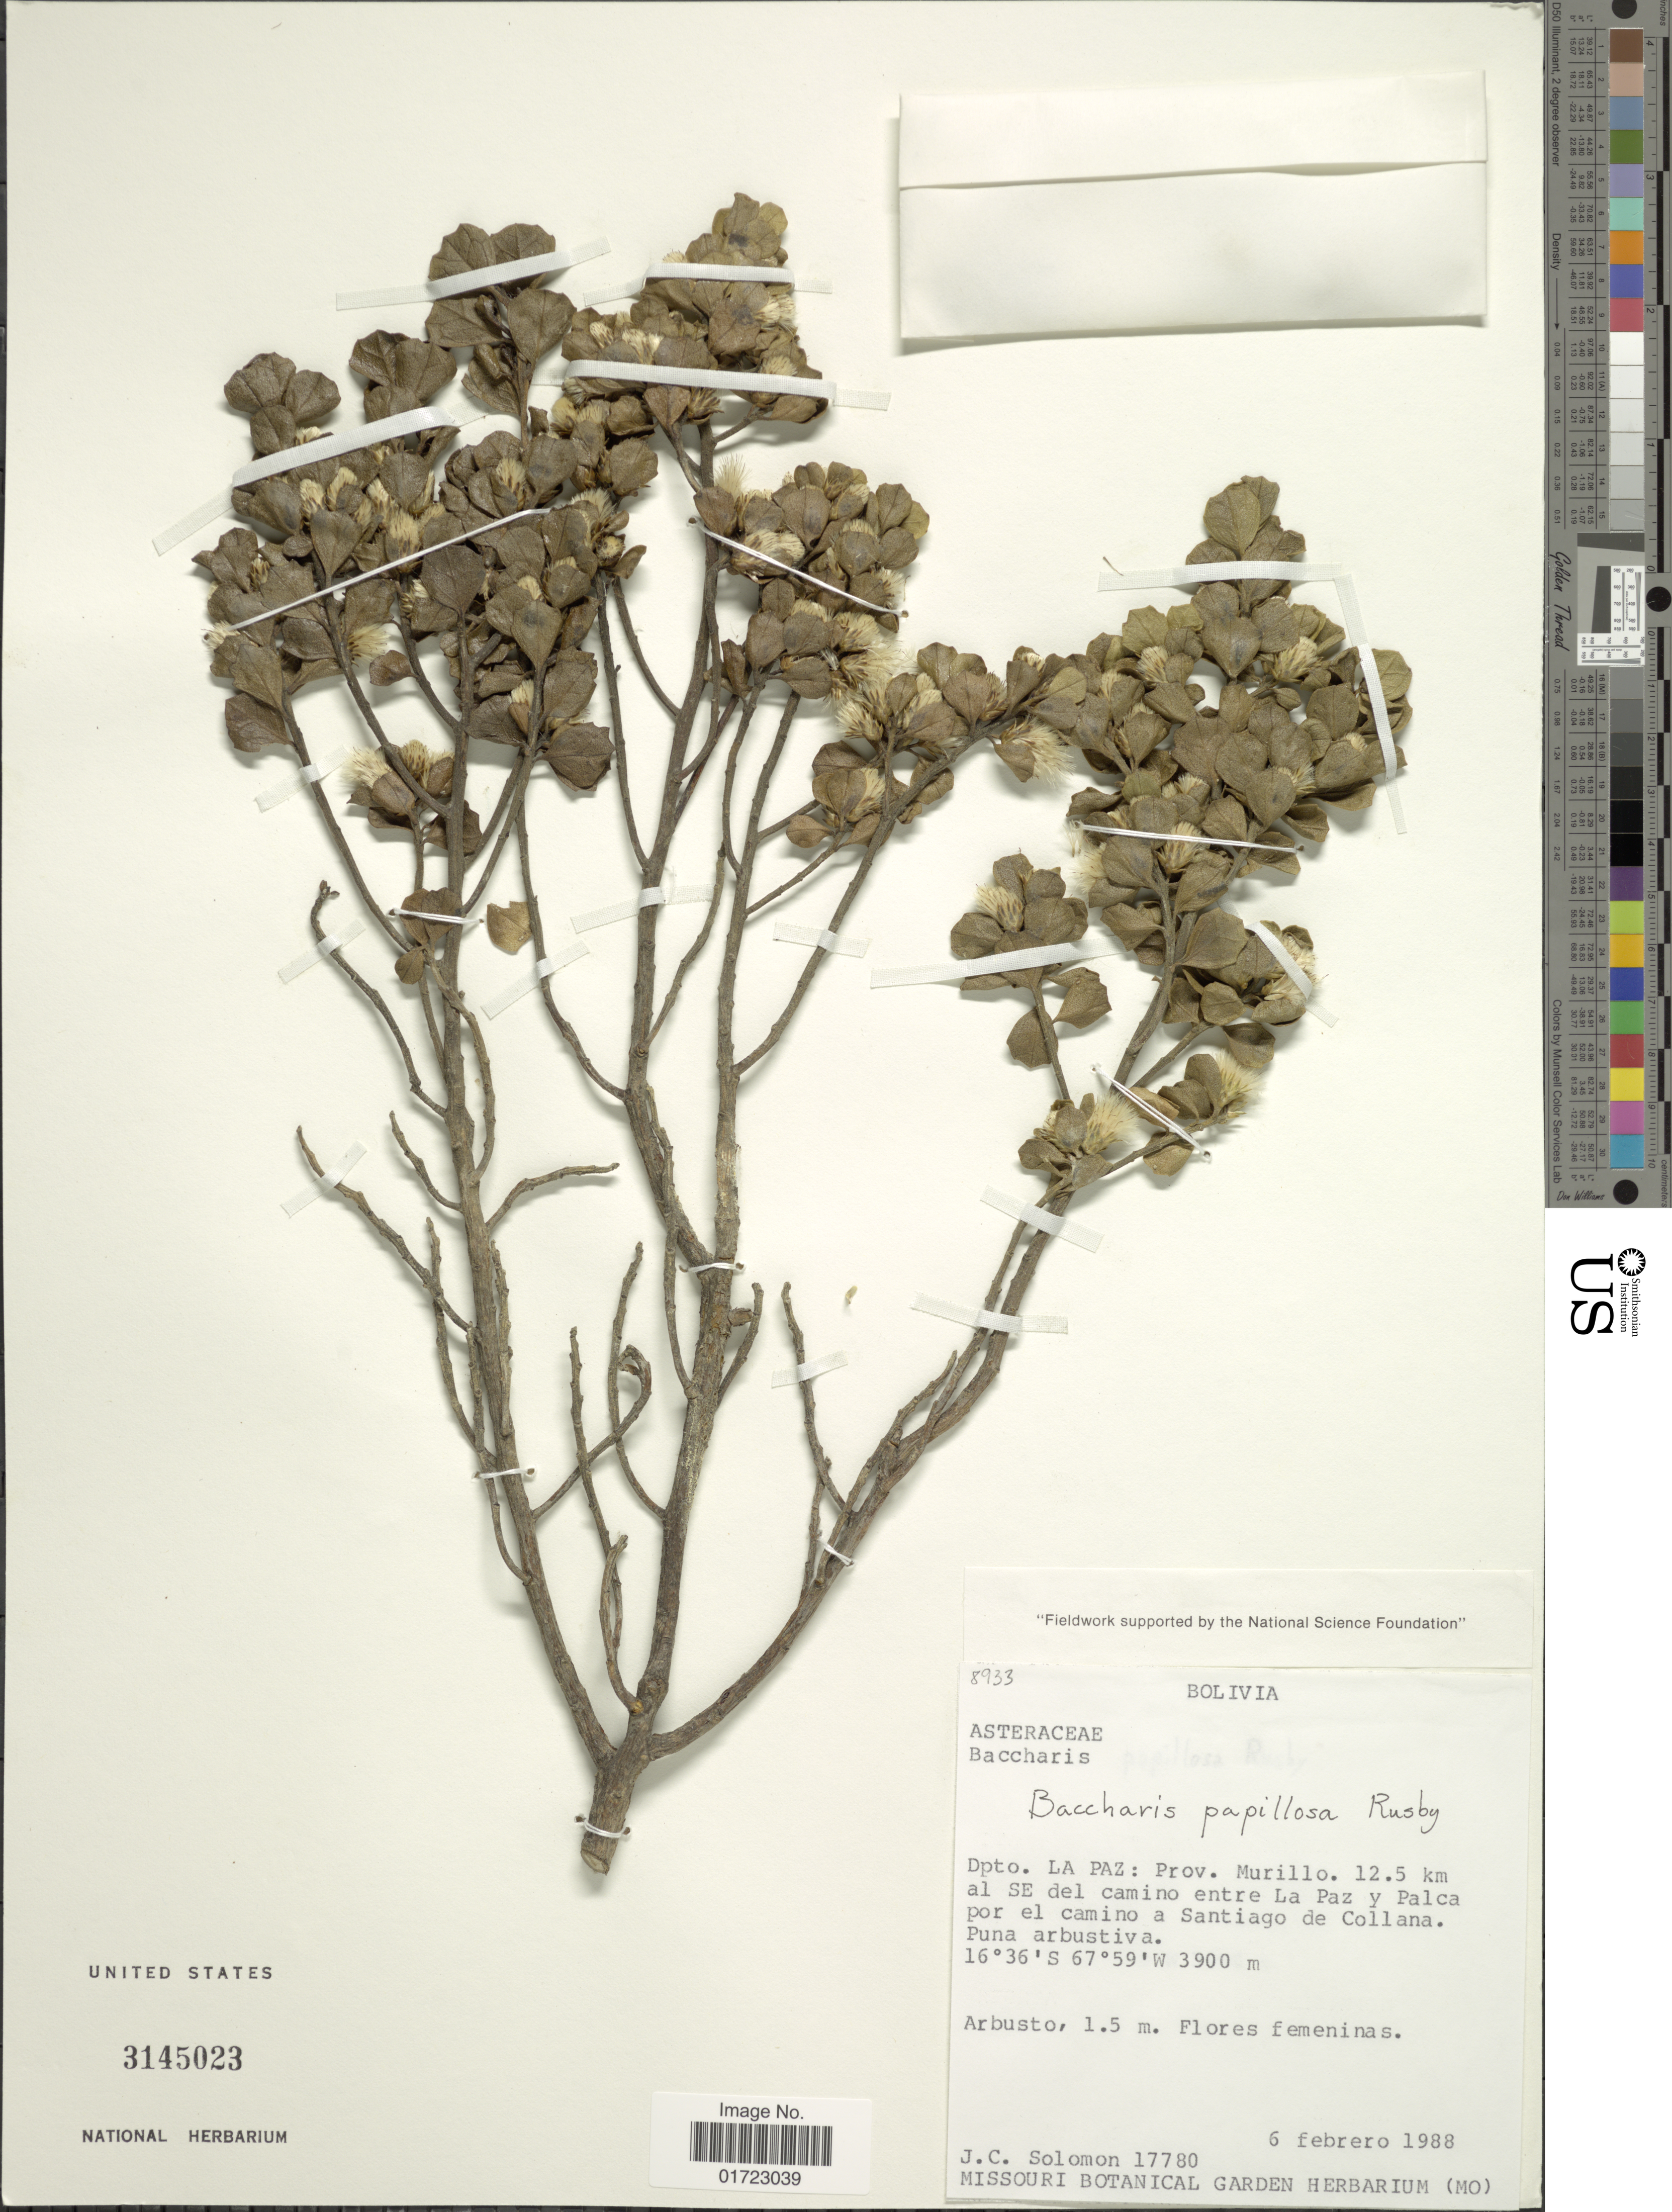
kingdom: Plantae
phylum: Tracheophyta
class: Magnoliopsida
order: Asterales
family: Asteraceae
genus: Baccharis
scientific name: Baccharis papillosa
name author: Rusby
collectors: J. C. Solomon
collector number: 17780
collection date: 1988-02-06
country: Bolivia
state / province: La Paz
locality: Prov. Murillo. 12.5 km al SE del camino entre La Paz y Palca por el camino a Santiago de Collana.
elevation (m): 3900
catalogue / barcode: US 3145023